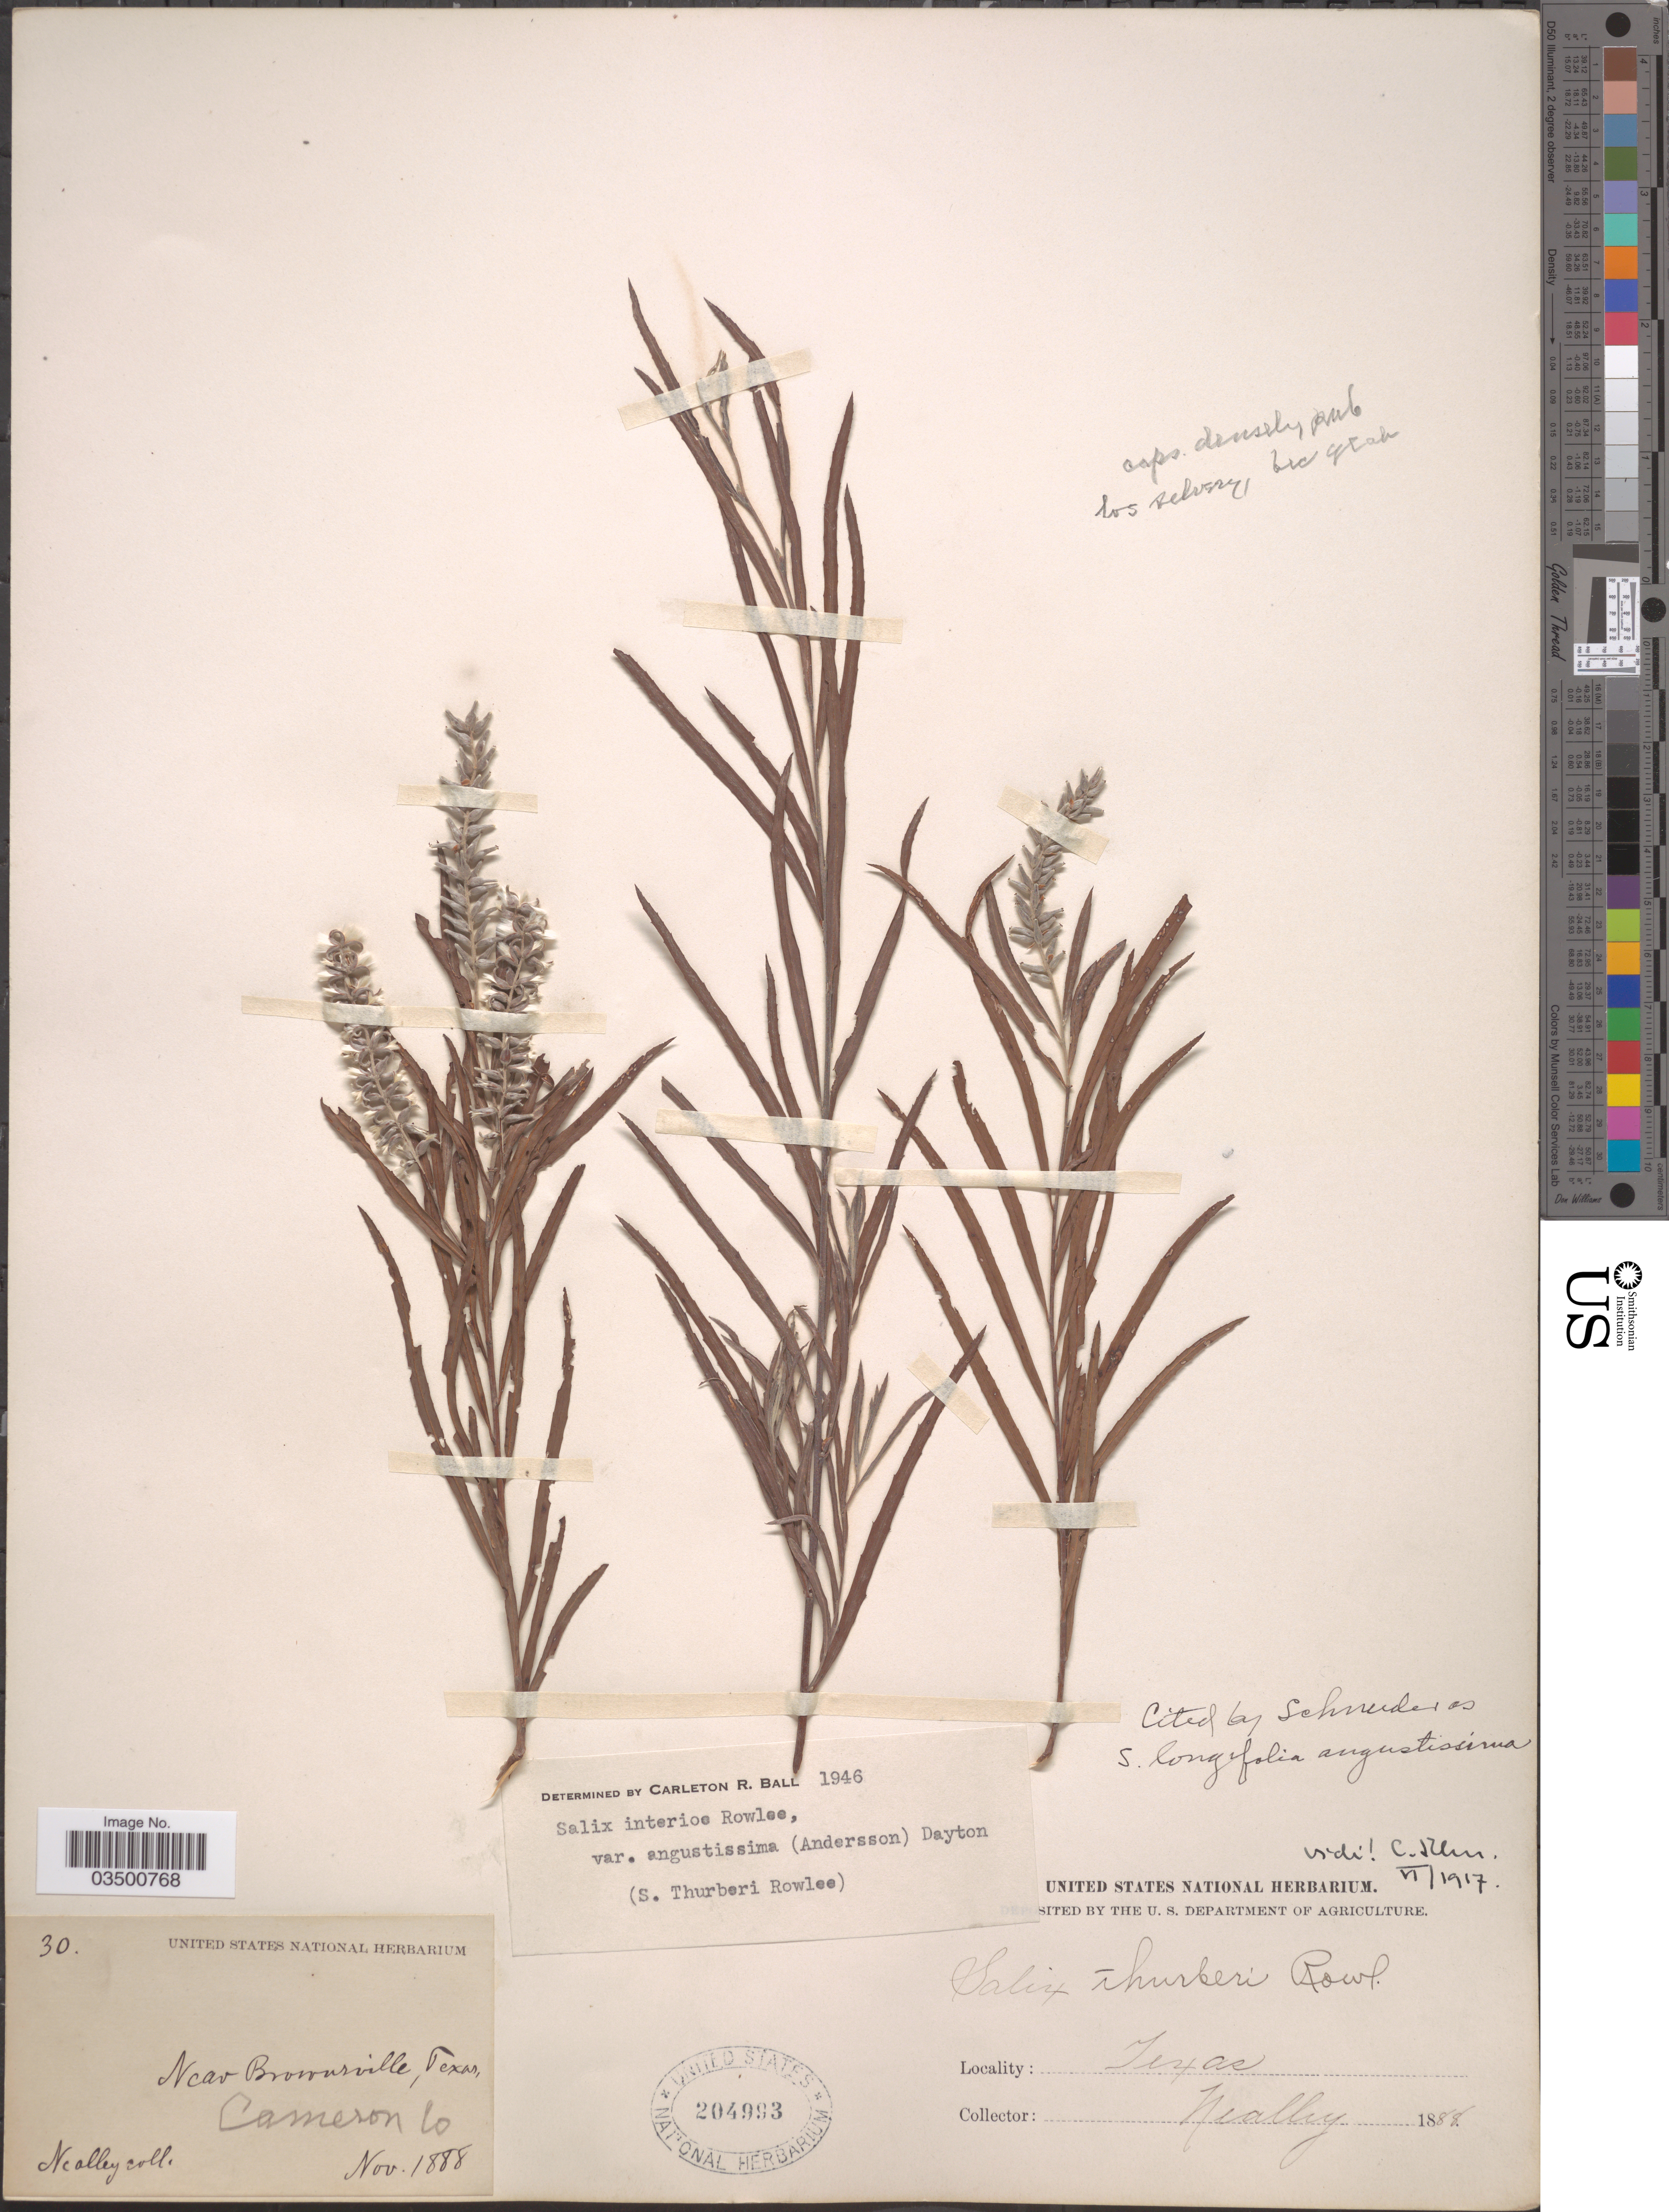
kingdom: Plantae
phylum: Tracheophyta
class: Magnoliopsida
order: Malpighiales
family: Salicaceae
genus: Salix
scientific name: Salix interior var. angustissima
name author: (Andersson) Dayton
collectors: Nealley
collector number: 30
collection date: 1888-11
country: United States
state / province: Texas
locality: Near Brownsville. Cameron Co.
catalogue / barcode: US 204993